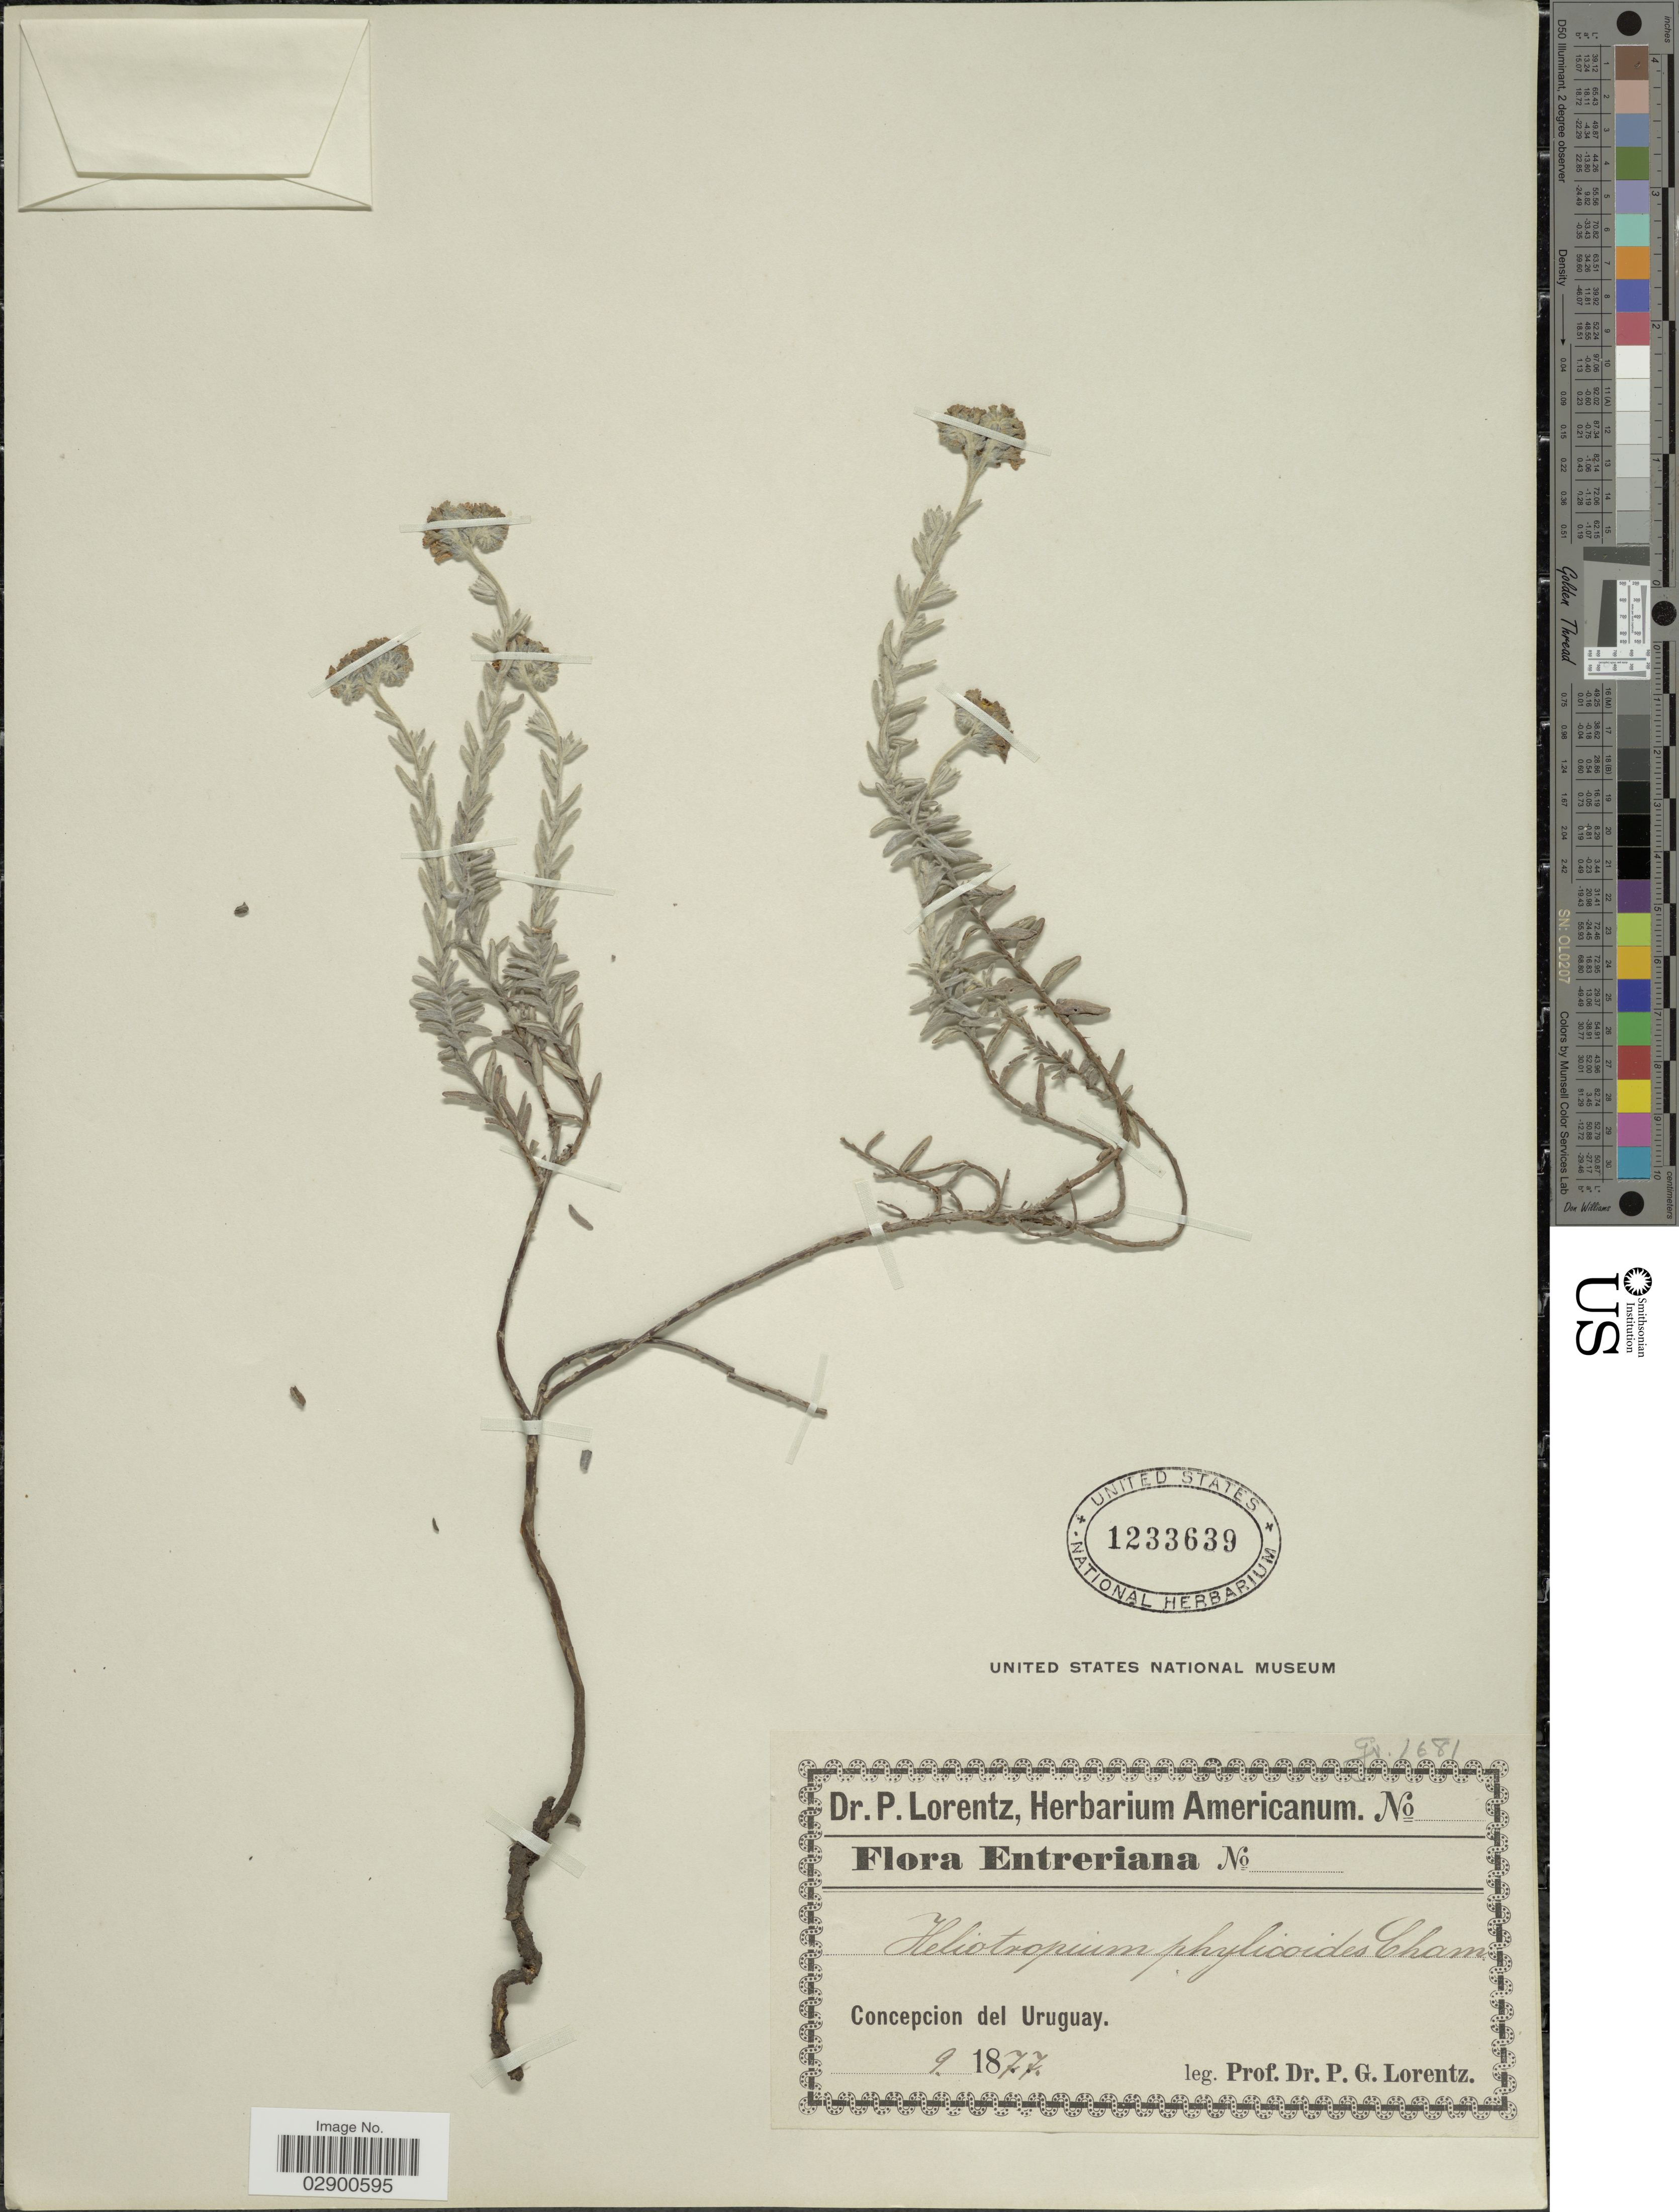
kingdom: Plantae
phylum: Tracheophyta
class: Magnoliopsida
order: Boraginales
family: Heliotropiaceae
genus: Heliotropium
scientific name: Heliotropium phylicoides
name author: Cham.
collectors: P. G. Lorentz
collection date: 1877-09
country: Uruguay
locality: Entreriana. Concepcion del Uruguay.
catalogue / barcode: US 1233639